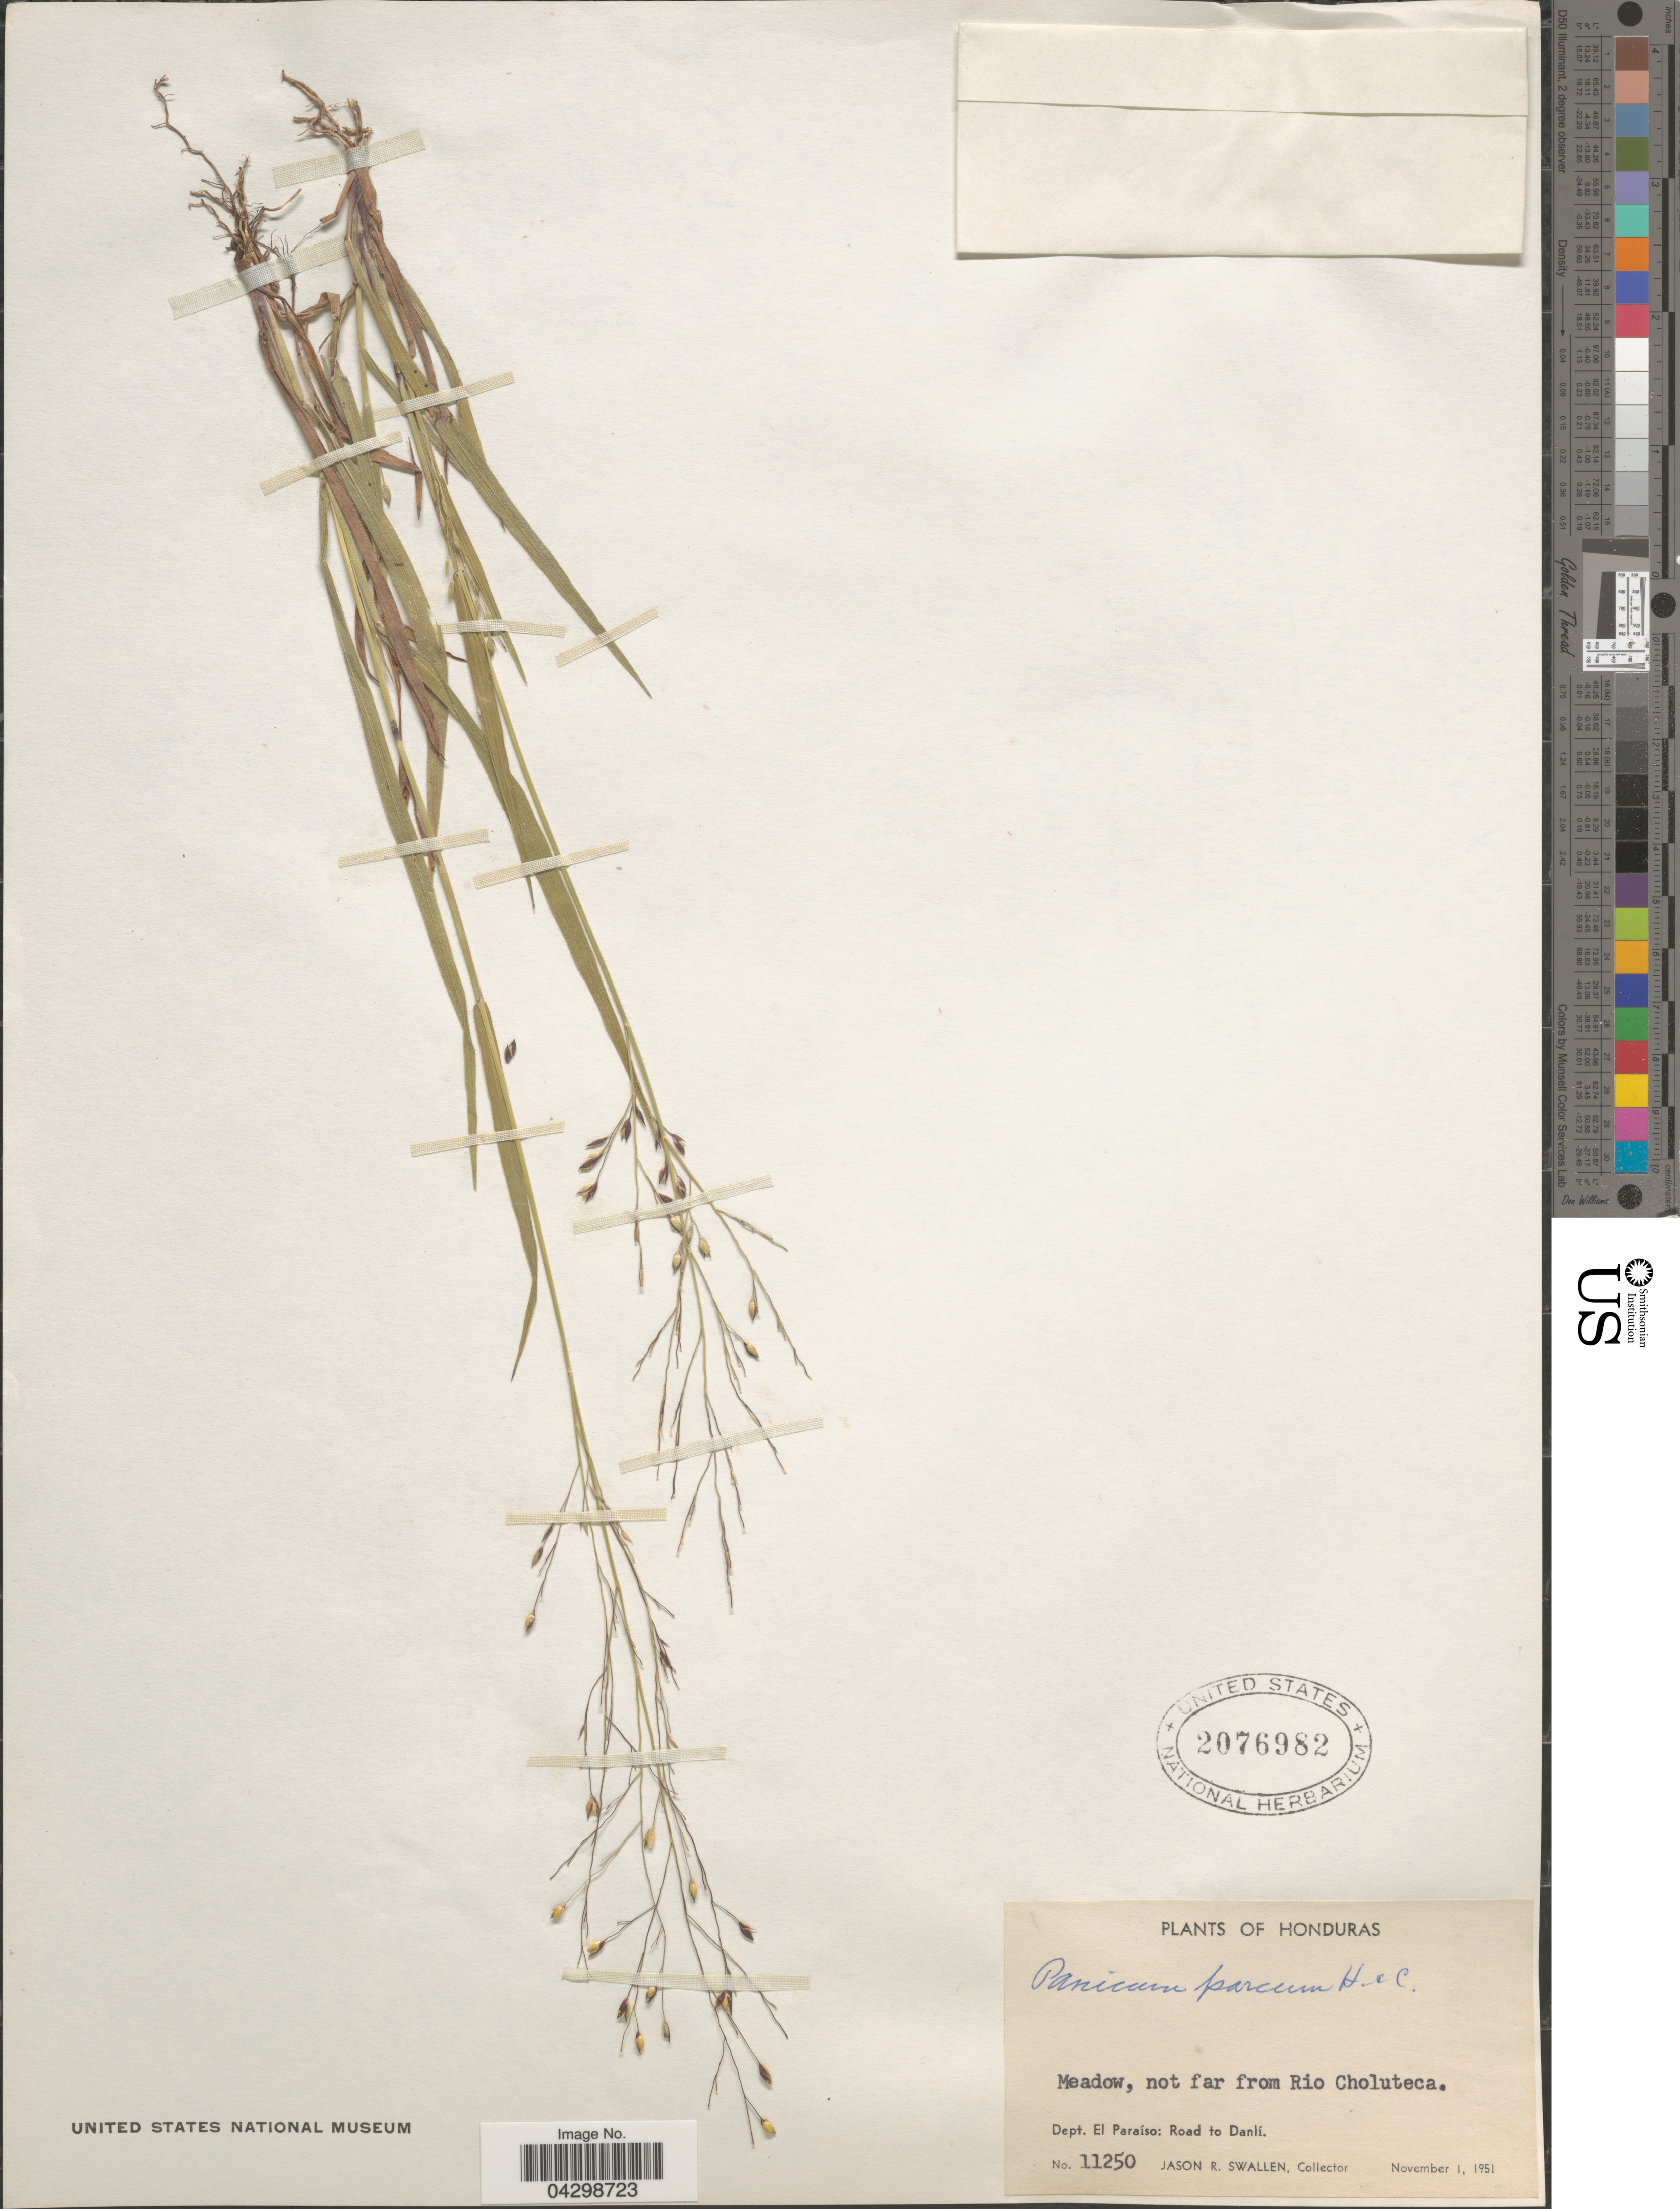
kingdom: Plantae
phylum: Tracheophyta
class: Liliopsida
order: Poales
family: Poaceae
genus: Panicum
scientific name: Panicum parcum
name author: Hitchc. & Chase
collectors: J. R. Swallen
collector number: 11250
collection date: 1951-11-01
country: Chile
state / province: Valparaíso (V)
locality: Meadows, not far from Rio Choluteca. Dept. El Paraíso: Road to Danlí.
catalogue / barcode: US 2076982